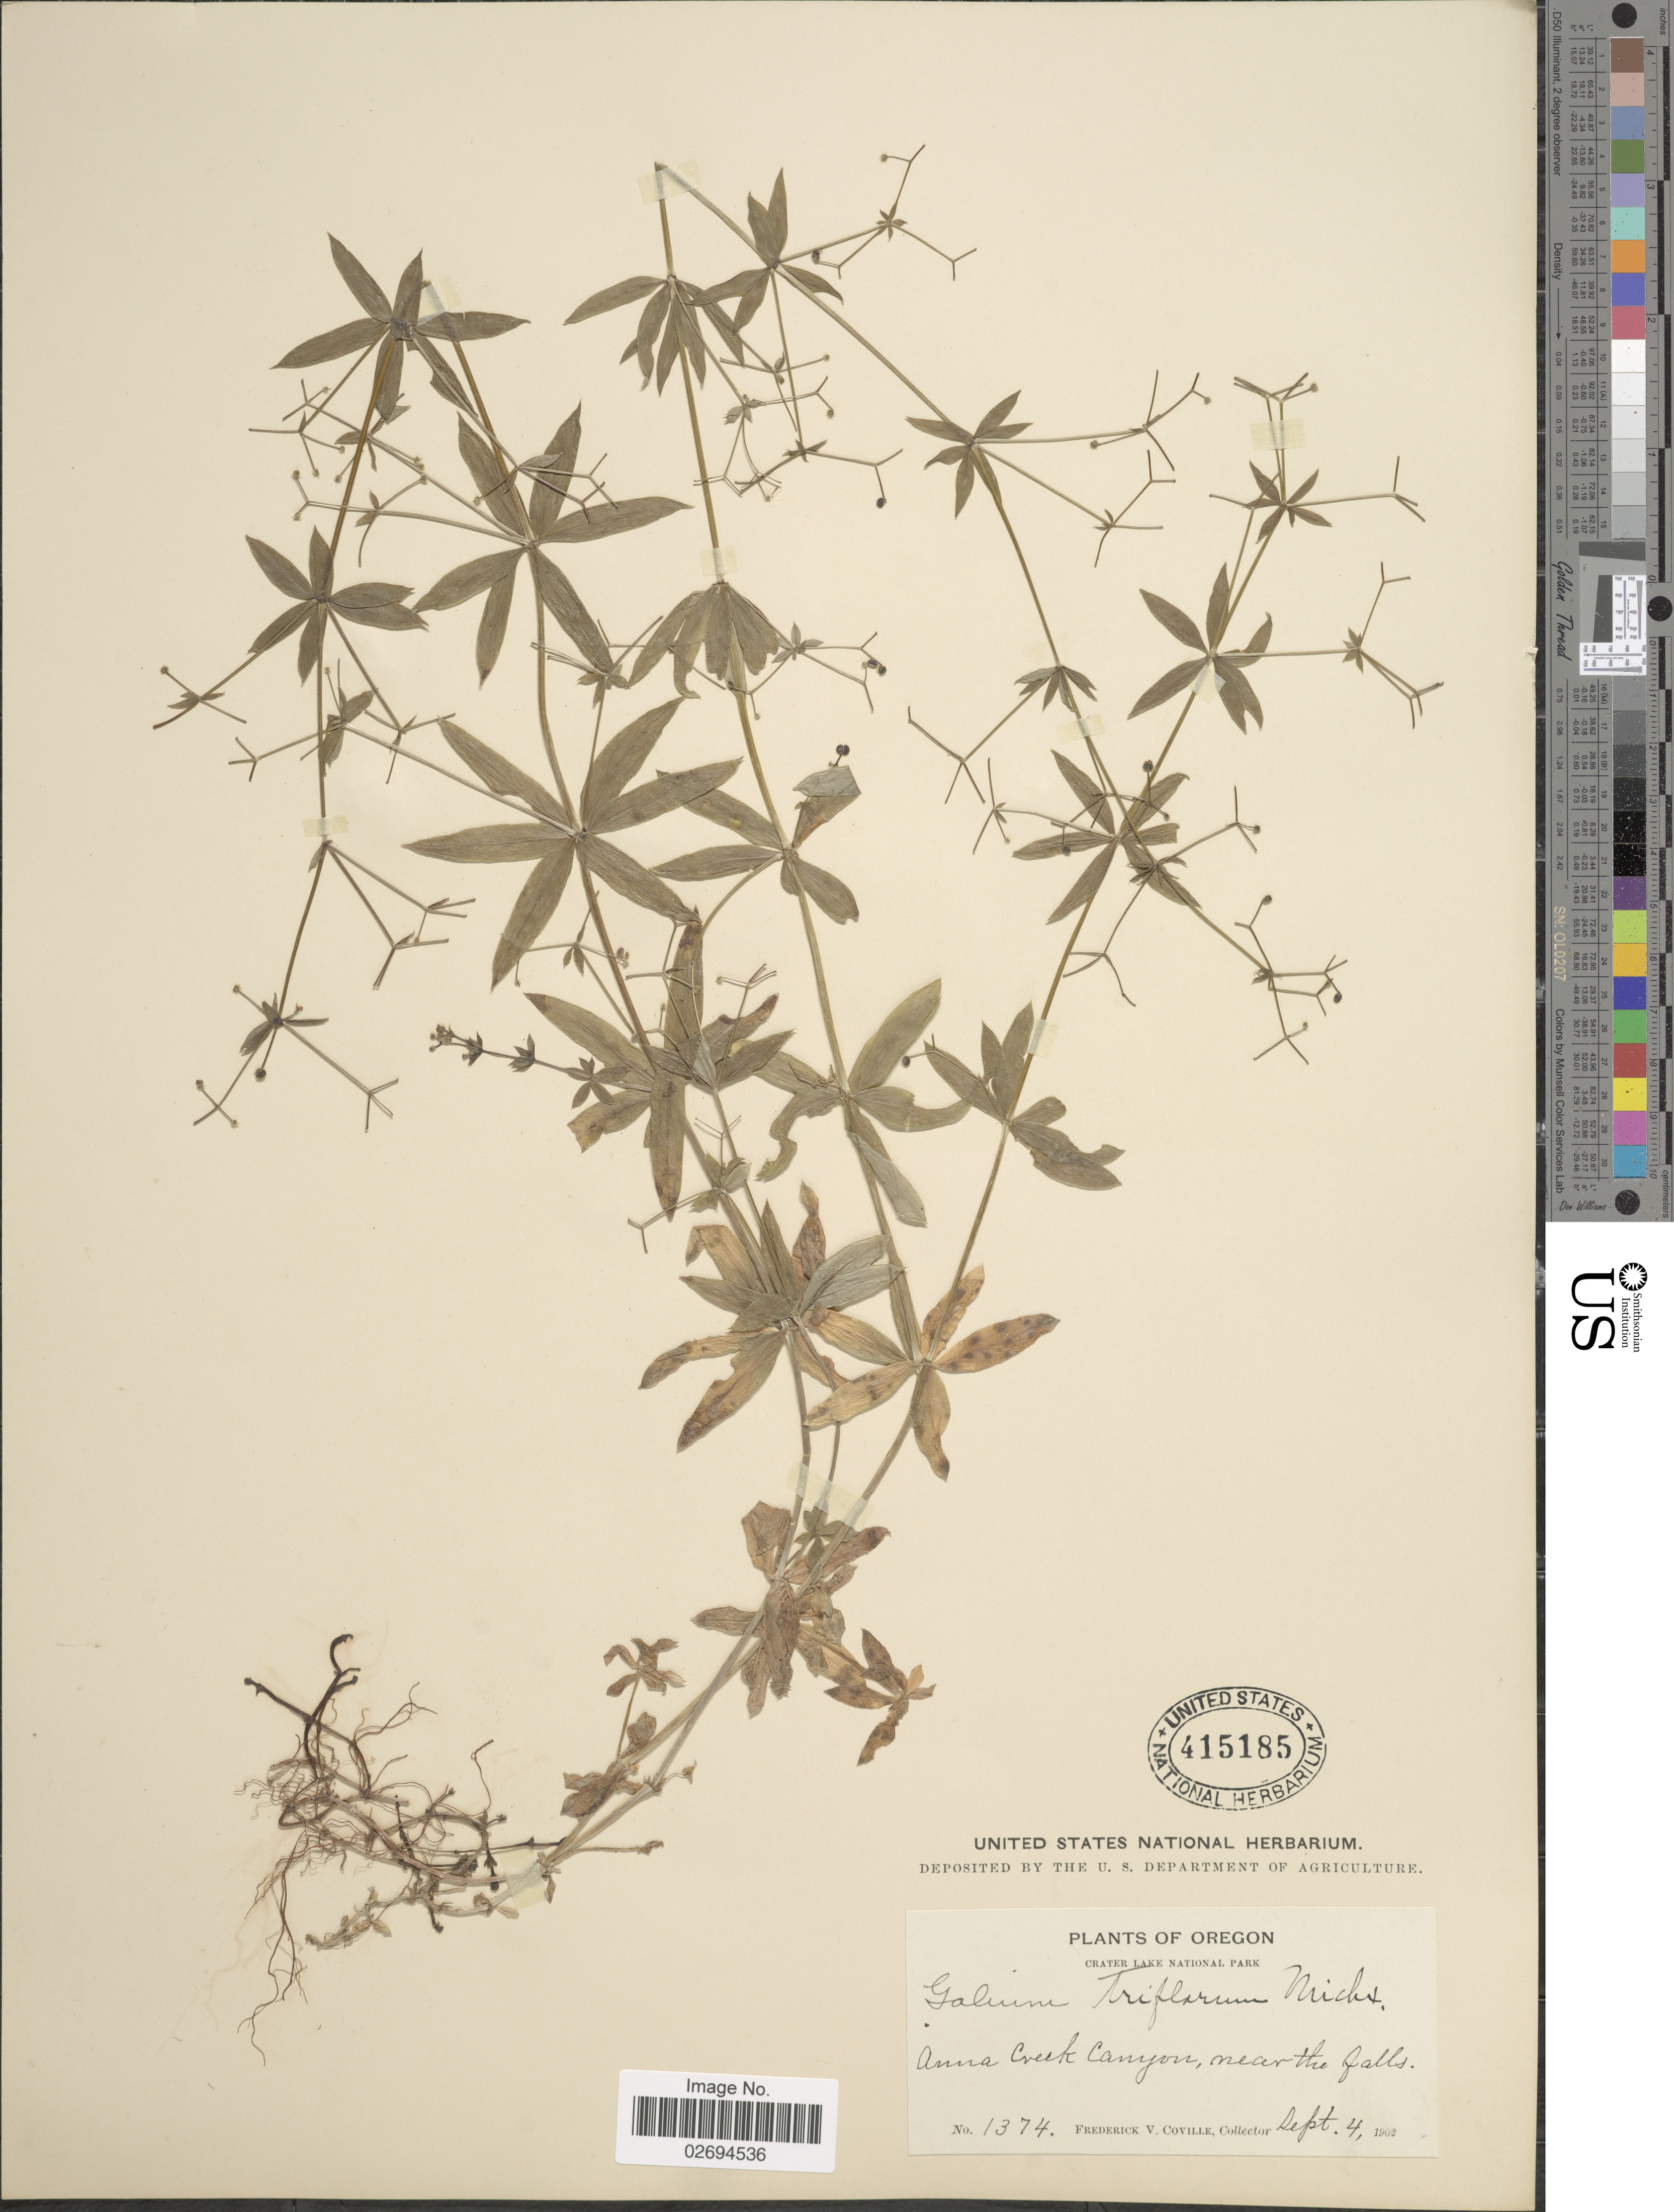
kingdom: Plantae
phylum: Tracheophyta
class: Magnoliopsida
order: Gentianales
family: Rubiaceae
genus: Galium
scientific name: Galium triflorum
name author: Michx.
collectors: F. V. Coville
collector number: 1374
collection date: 1902-09-04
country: United States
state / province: Oregon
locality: Crater Lake National Park. Anna Creek Canyon, near the falls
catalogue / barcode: US 415185